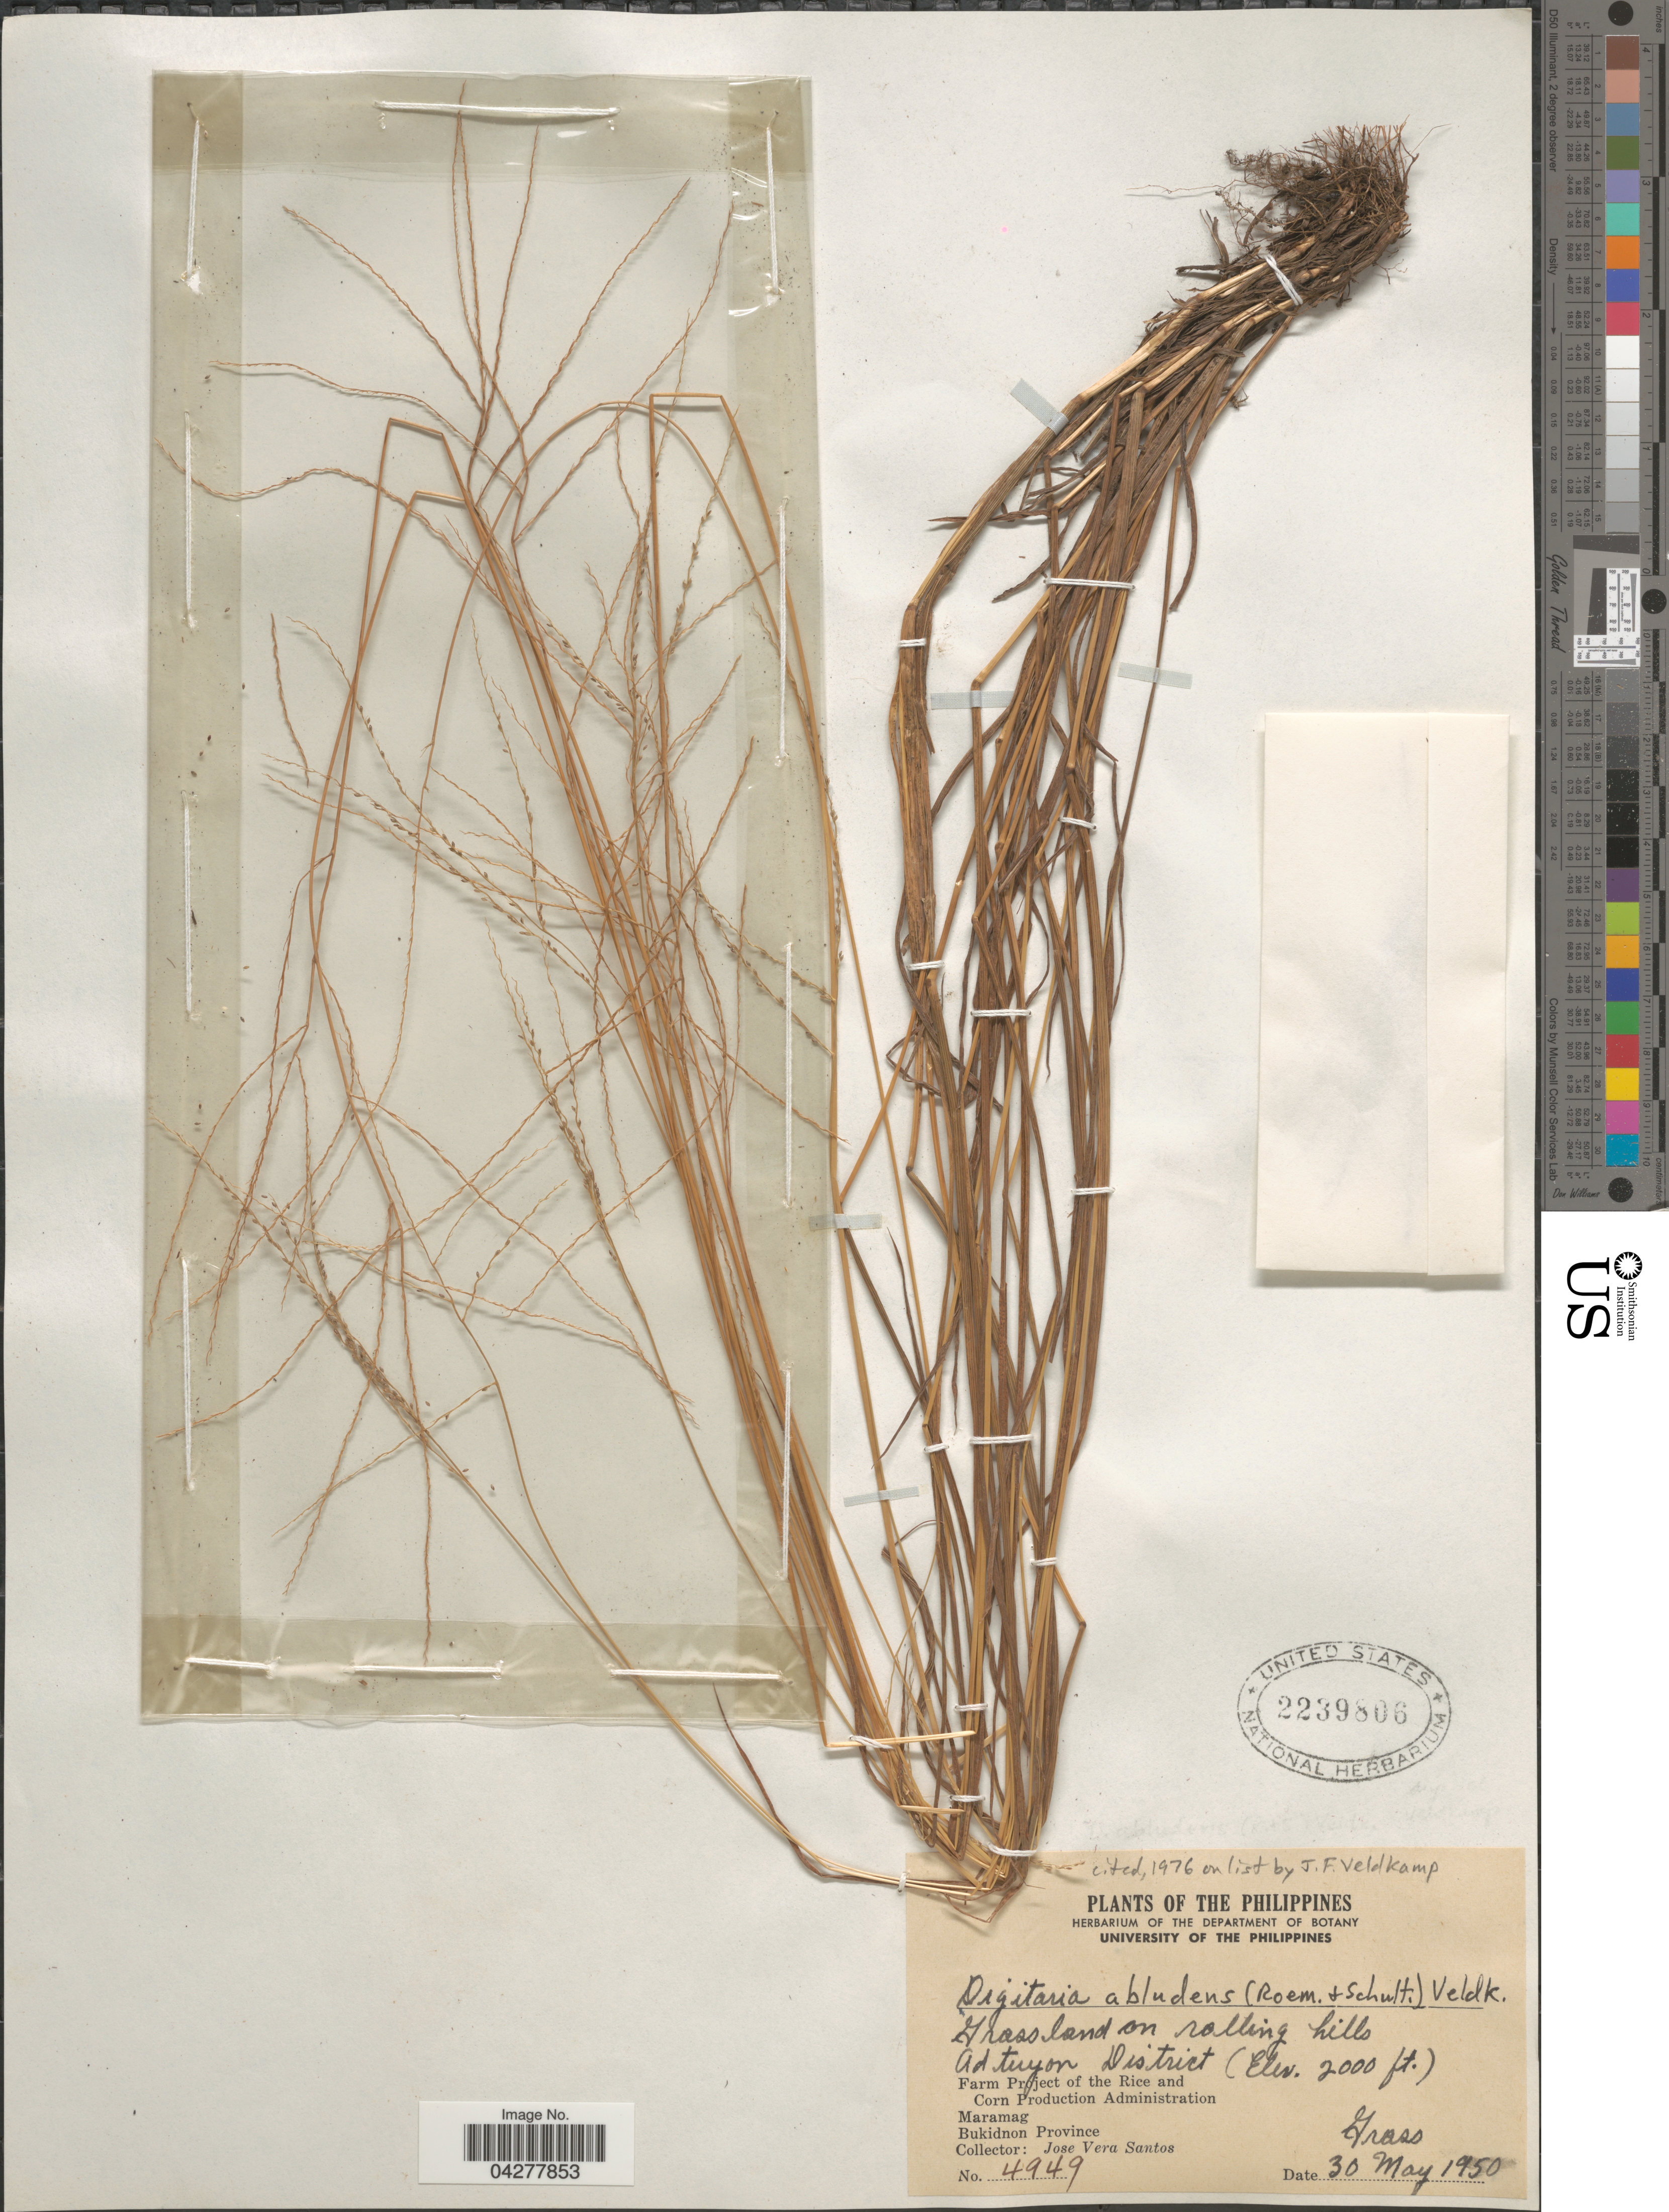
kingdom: Plantae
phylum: Tracheophyta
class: Liliopsida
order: Poales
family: Poaceae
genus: Digitaria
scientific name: Digitaria abludens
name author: (Roem. & Schult.) Veldkamp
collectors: J. V. Santos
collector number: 4949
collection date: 1950-05-30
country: Philippines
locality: Grassland on rolling hills. Adtuyon District. Farm Project of the Rice and Corn Production Administration. Maramag. Bukidnon Province.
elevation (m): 610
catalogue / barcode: US 2239806